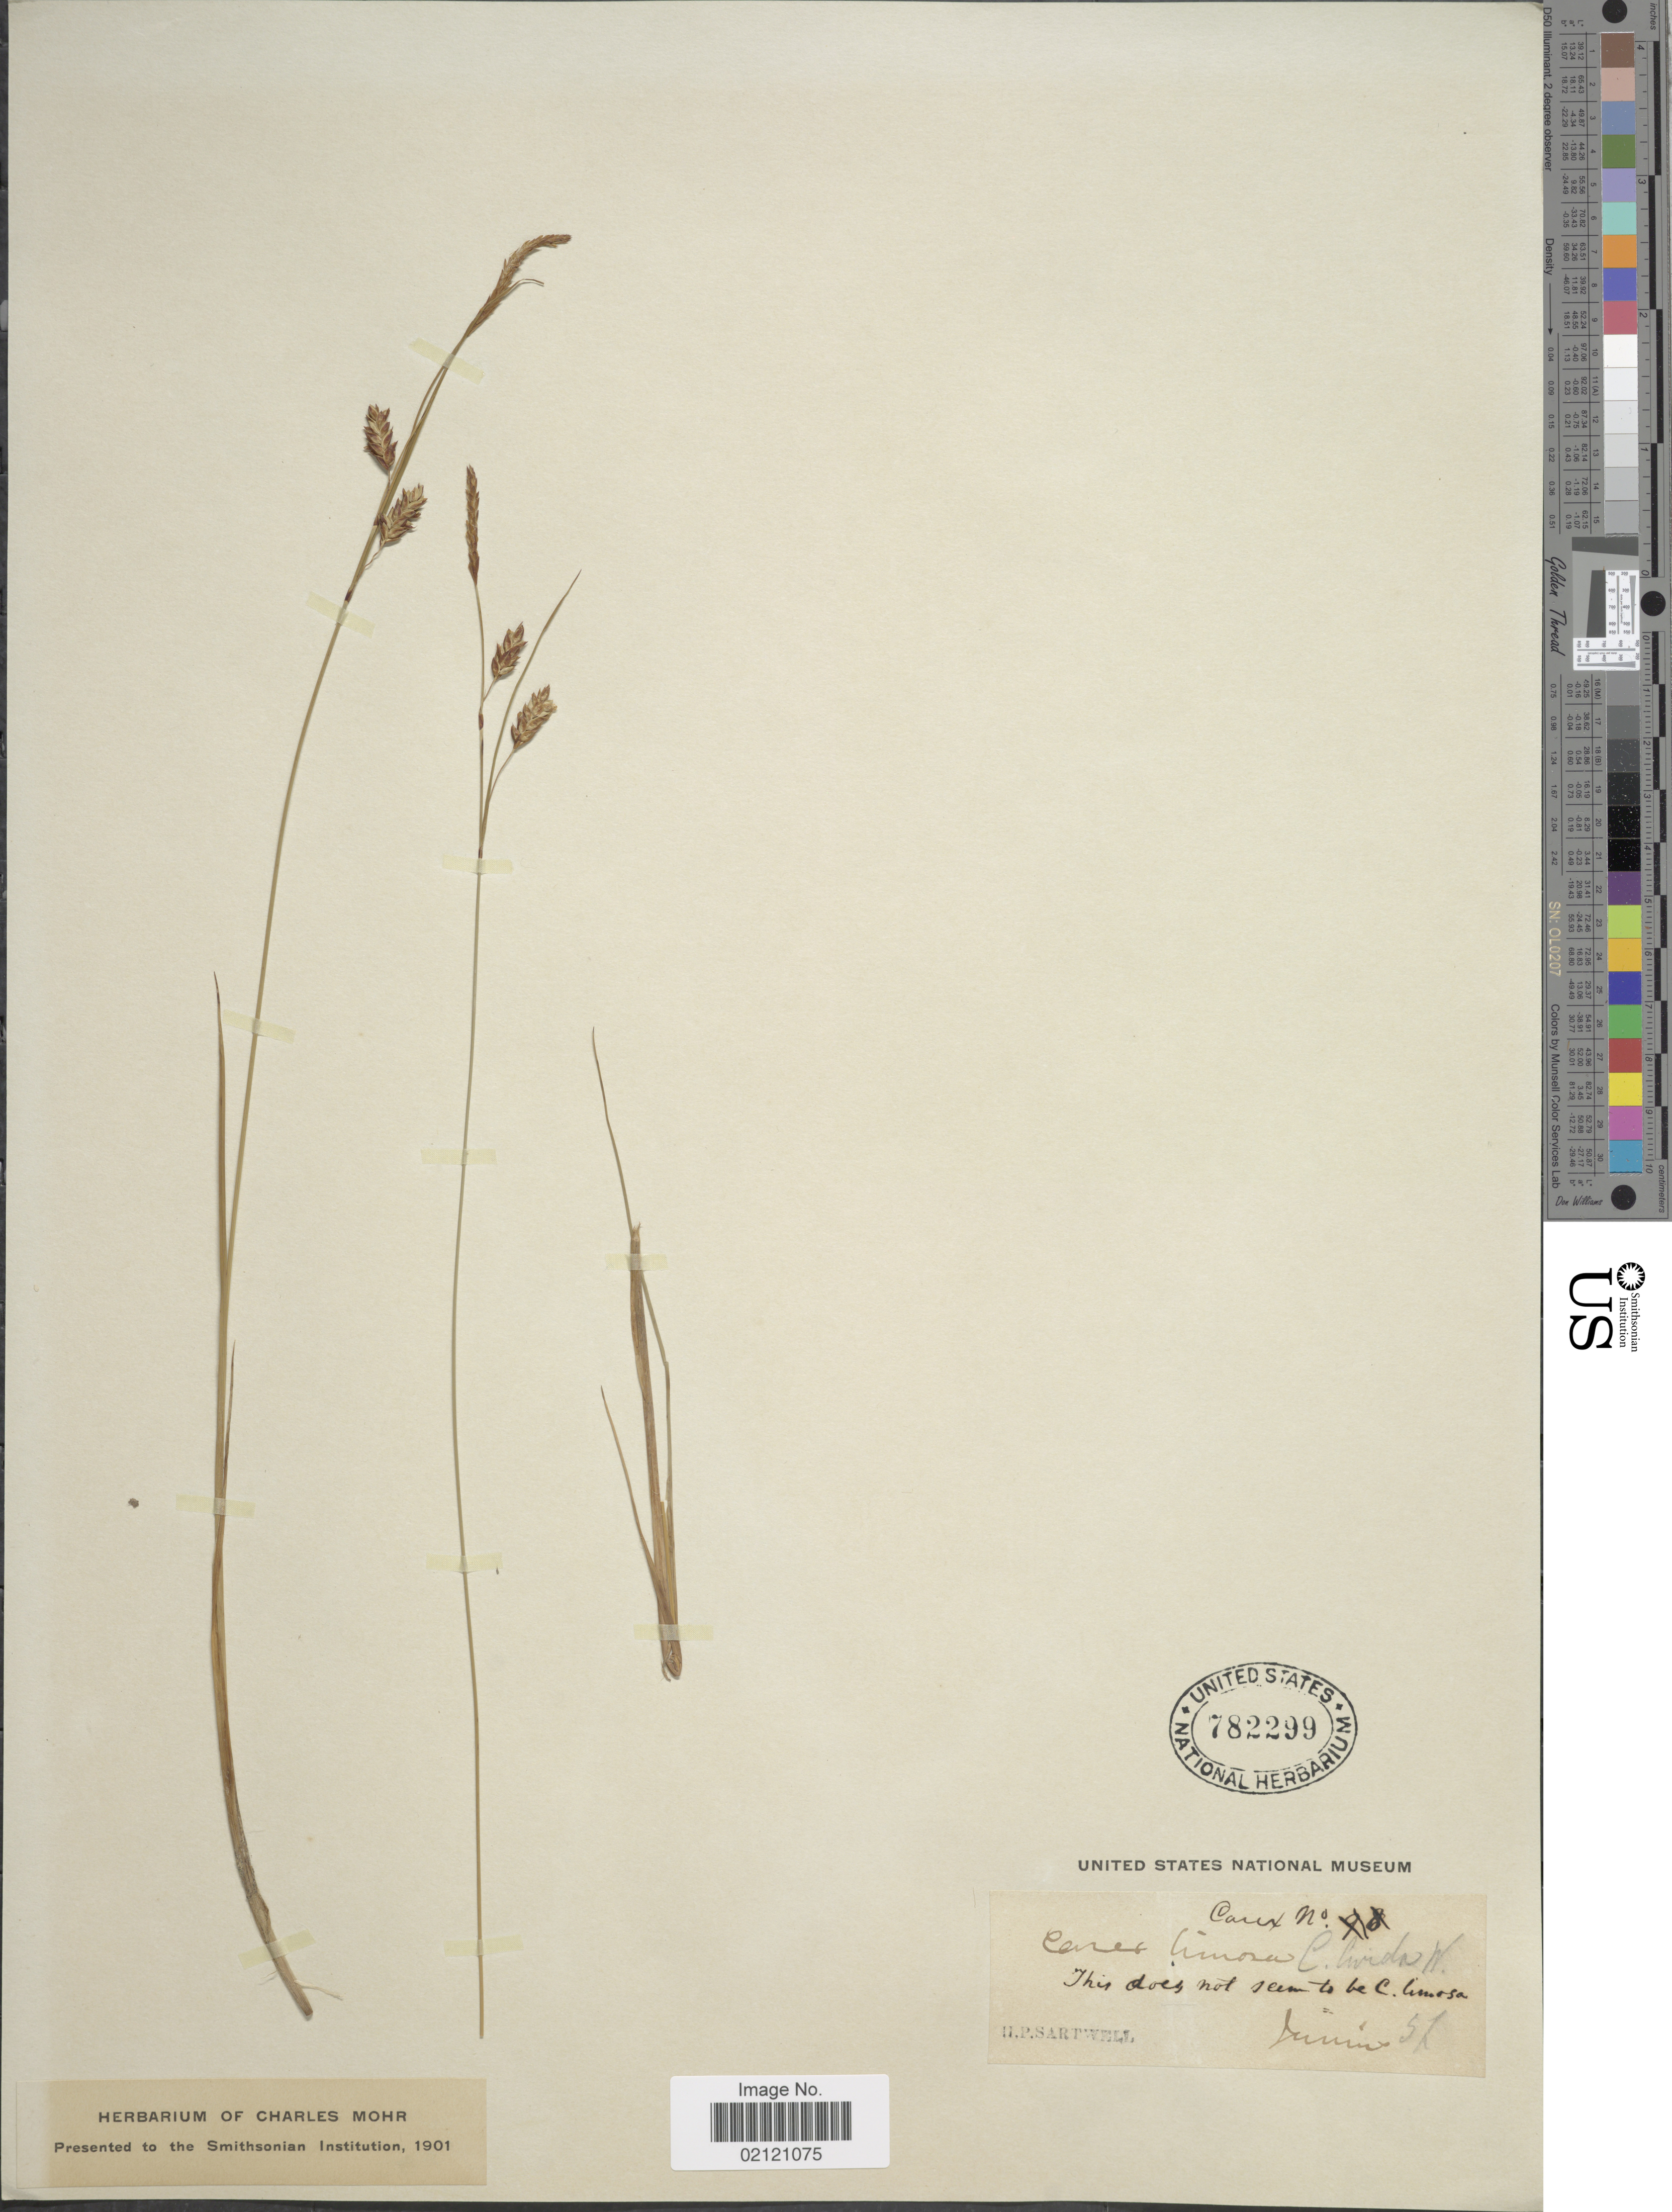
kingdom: Plantae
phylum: Tracheophyta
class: Liliopsida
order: Poales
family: Cyperaceae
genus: Carex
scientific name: Carex limosa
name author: L.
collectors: H. P. Sartwell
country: United States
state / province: New York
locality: Junius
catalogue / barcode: US 782299